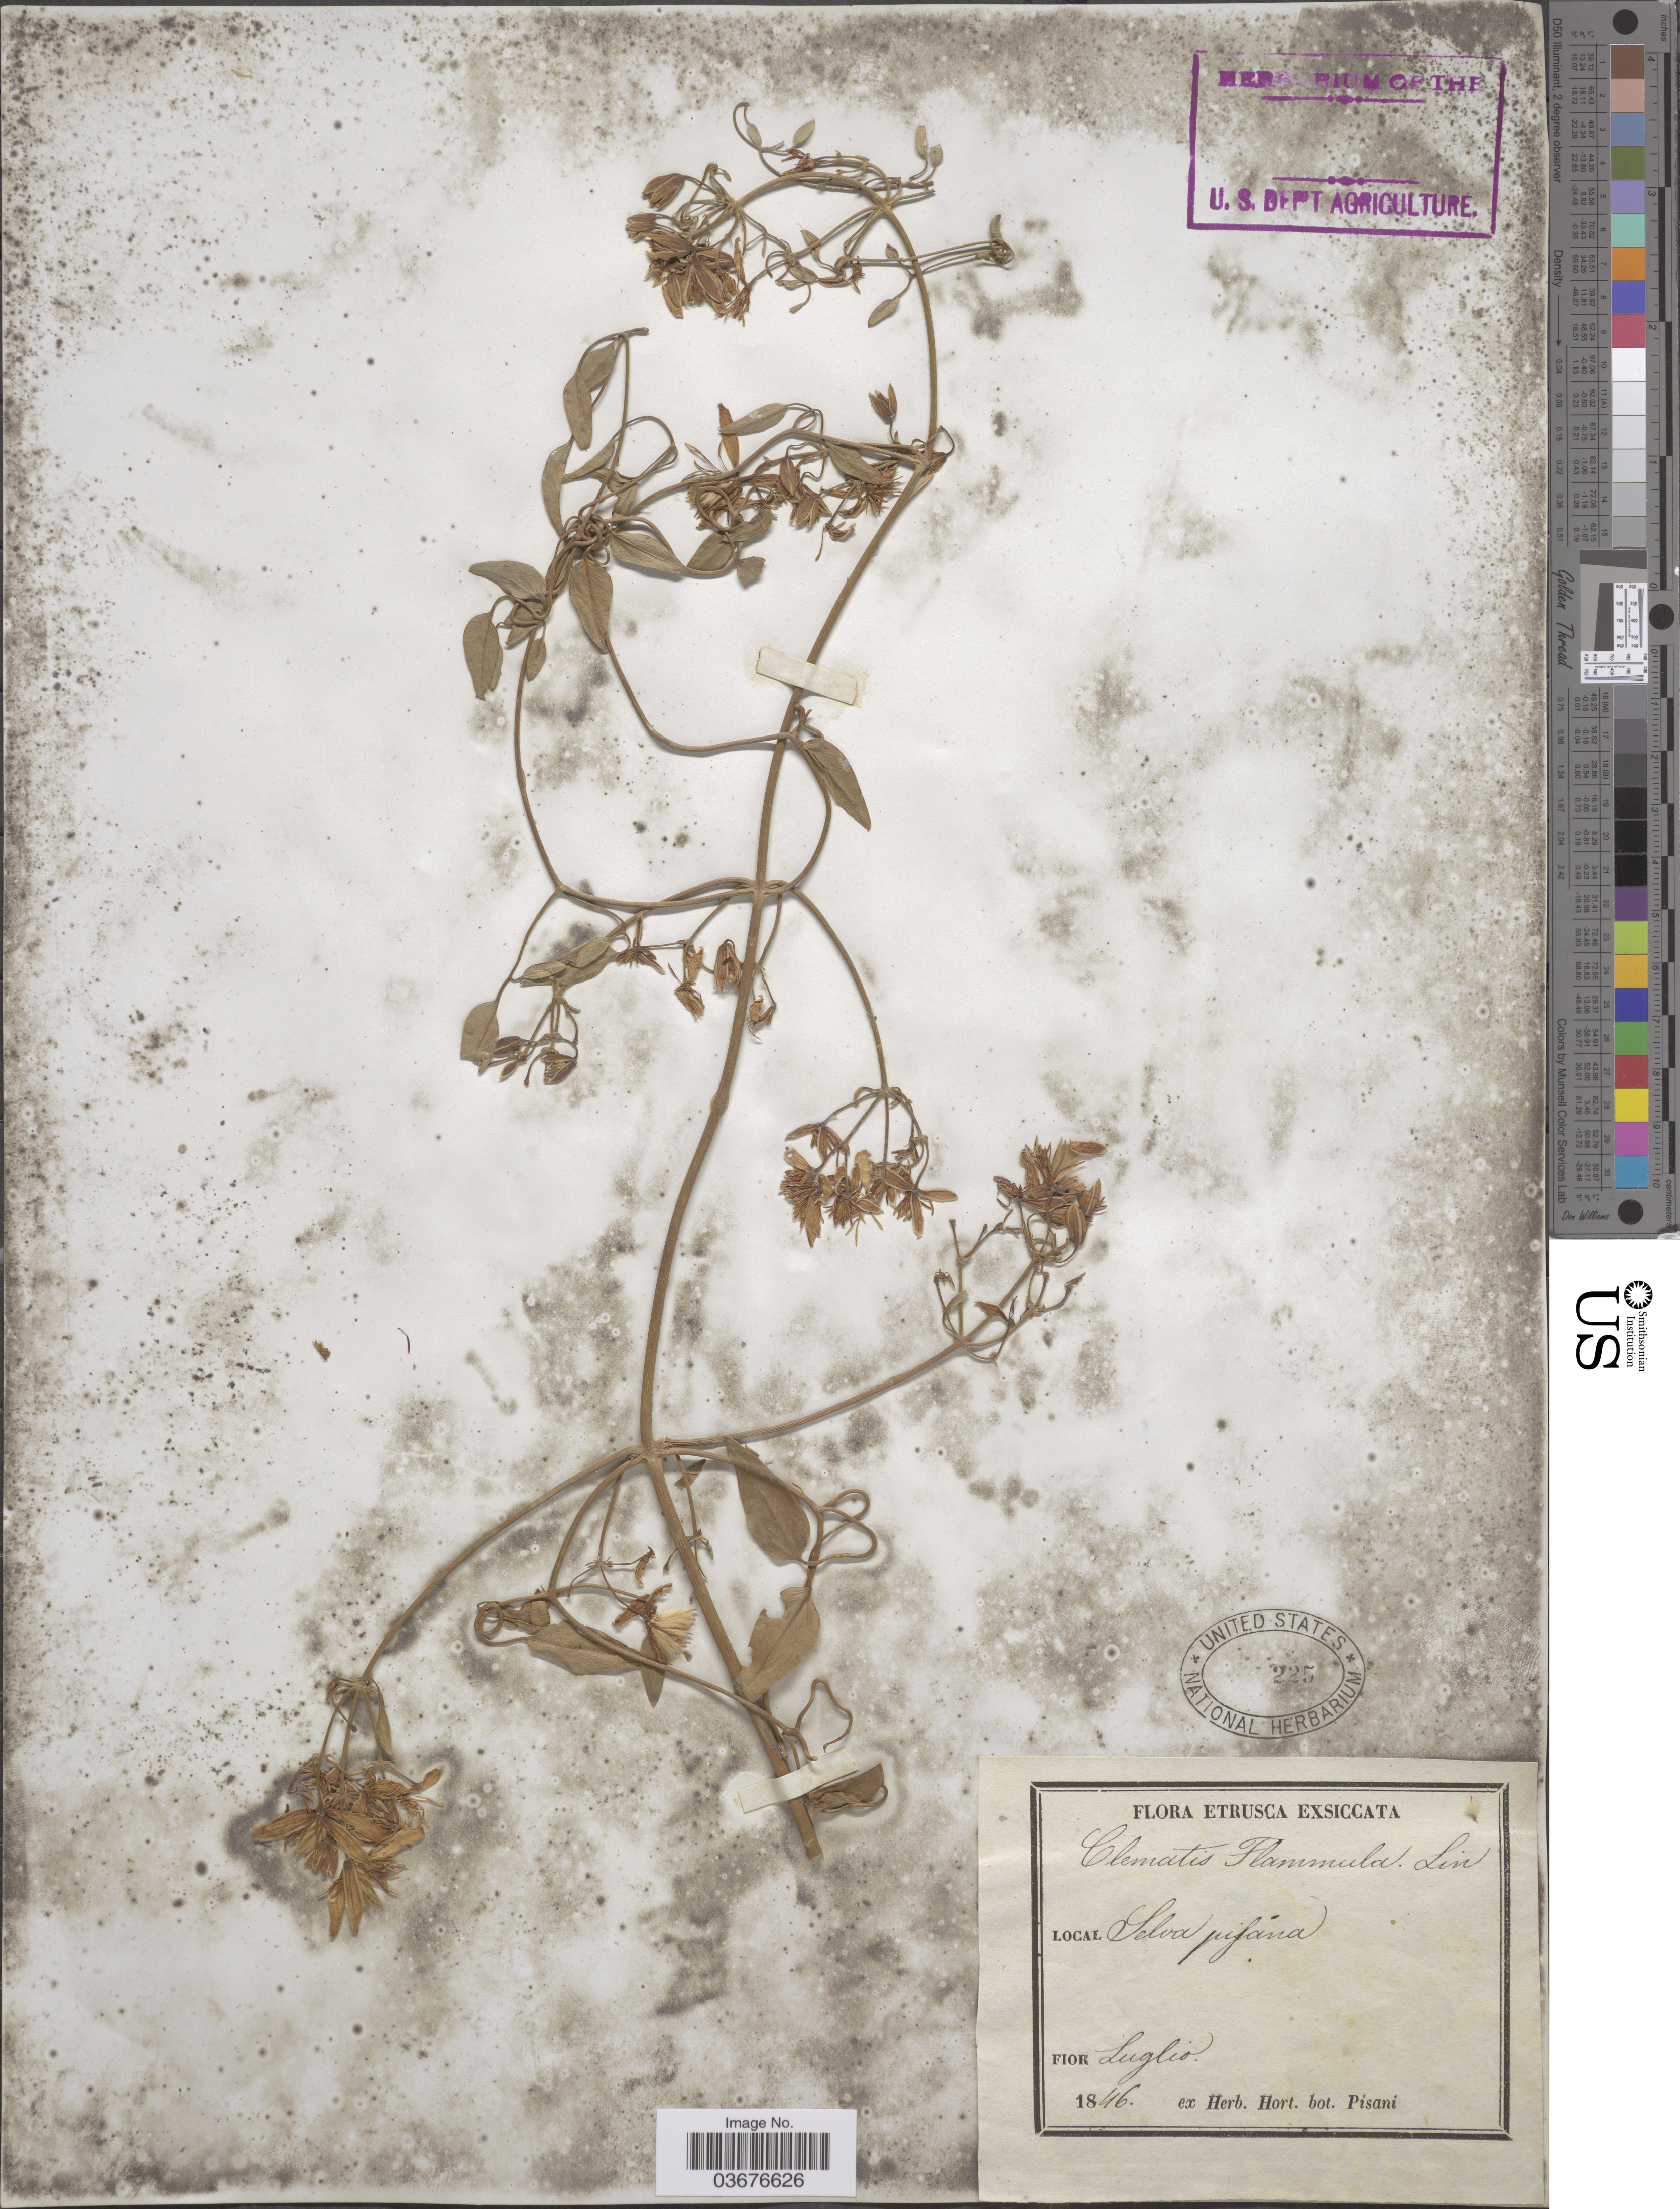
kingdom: Plantae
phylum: Tracheophyta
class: Magnoliopsida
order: Ranunculales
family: Ranunculaceae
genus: Clematis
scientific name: Clematis flammula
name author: L.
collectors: ex herb. Hort. Bot. Pisani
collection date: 1846-07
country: Italy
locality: Etrusca. Selva pisána.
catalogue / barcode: US 225